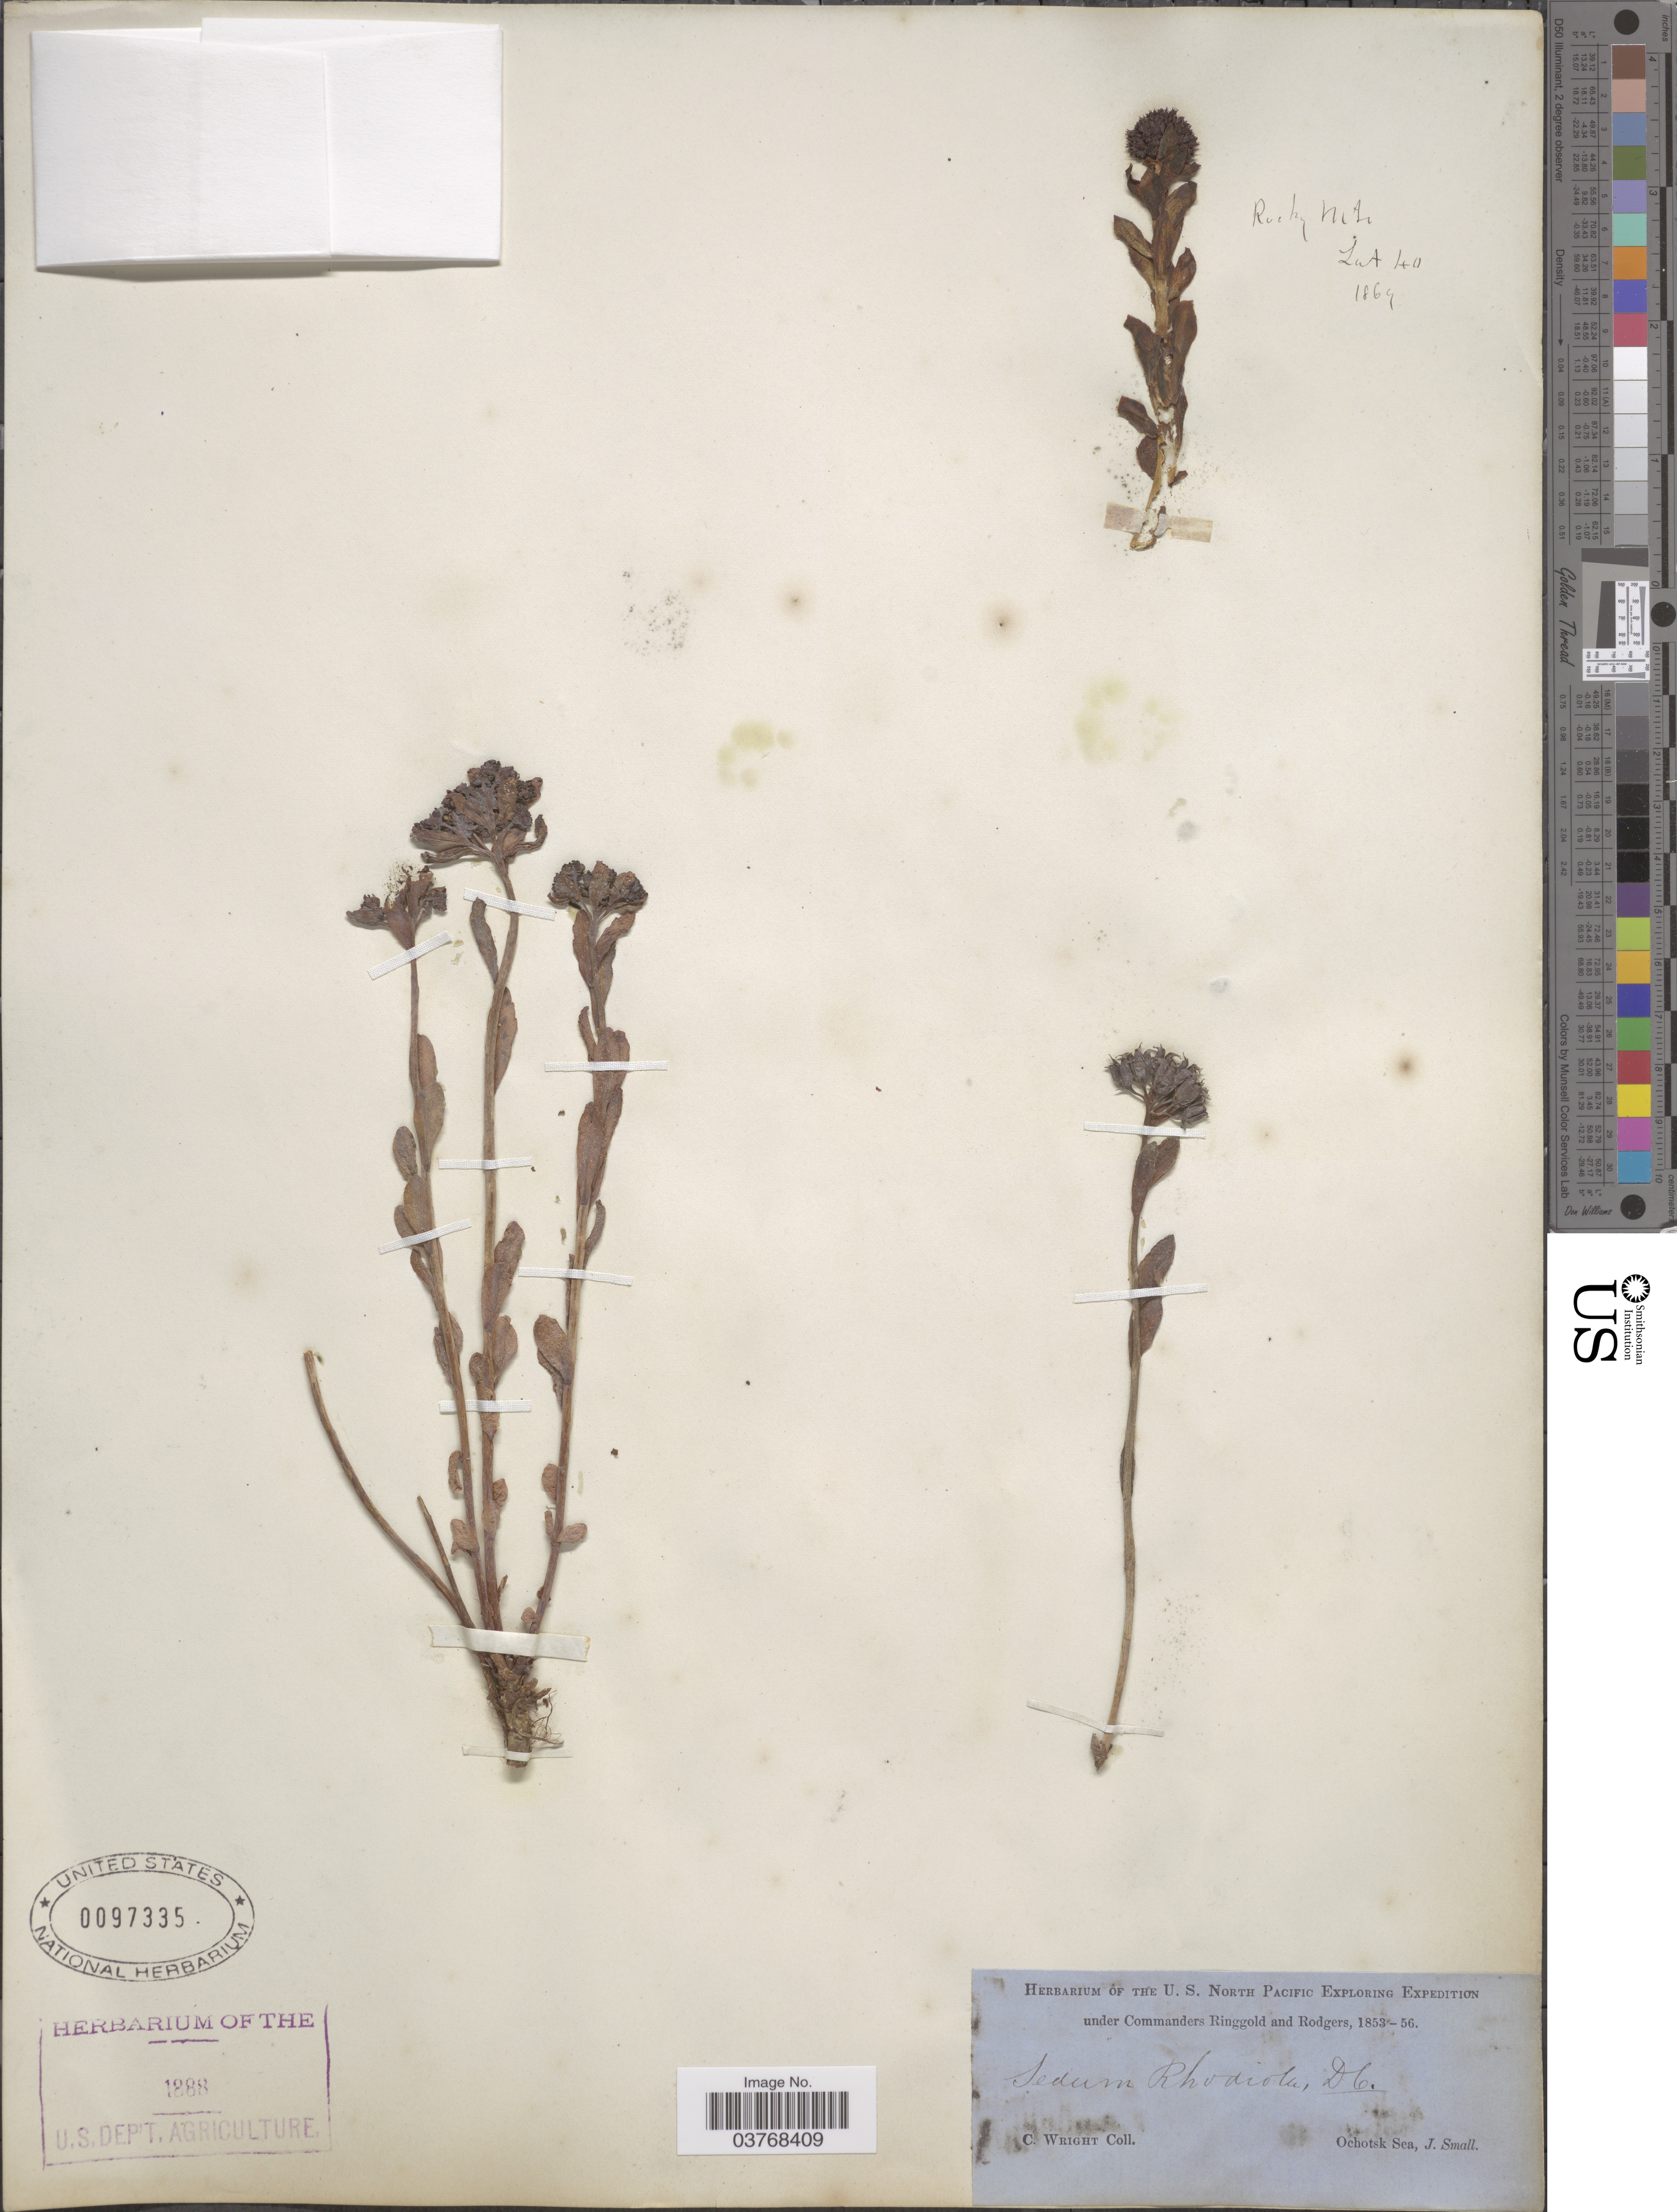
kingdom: Plantae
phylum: Tracheophyta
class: Magnoliopsida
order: Saxifragales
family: Crassulaceae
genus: Sedum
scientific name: Sedum rhodiola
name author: DC.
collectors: C. Wright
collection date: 1853/1856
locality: Ochtotsk Sea.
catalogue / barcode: US 97335